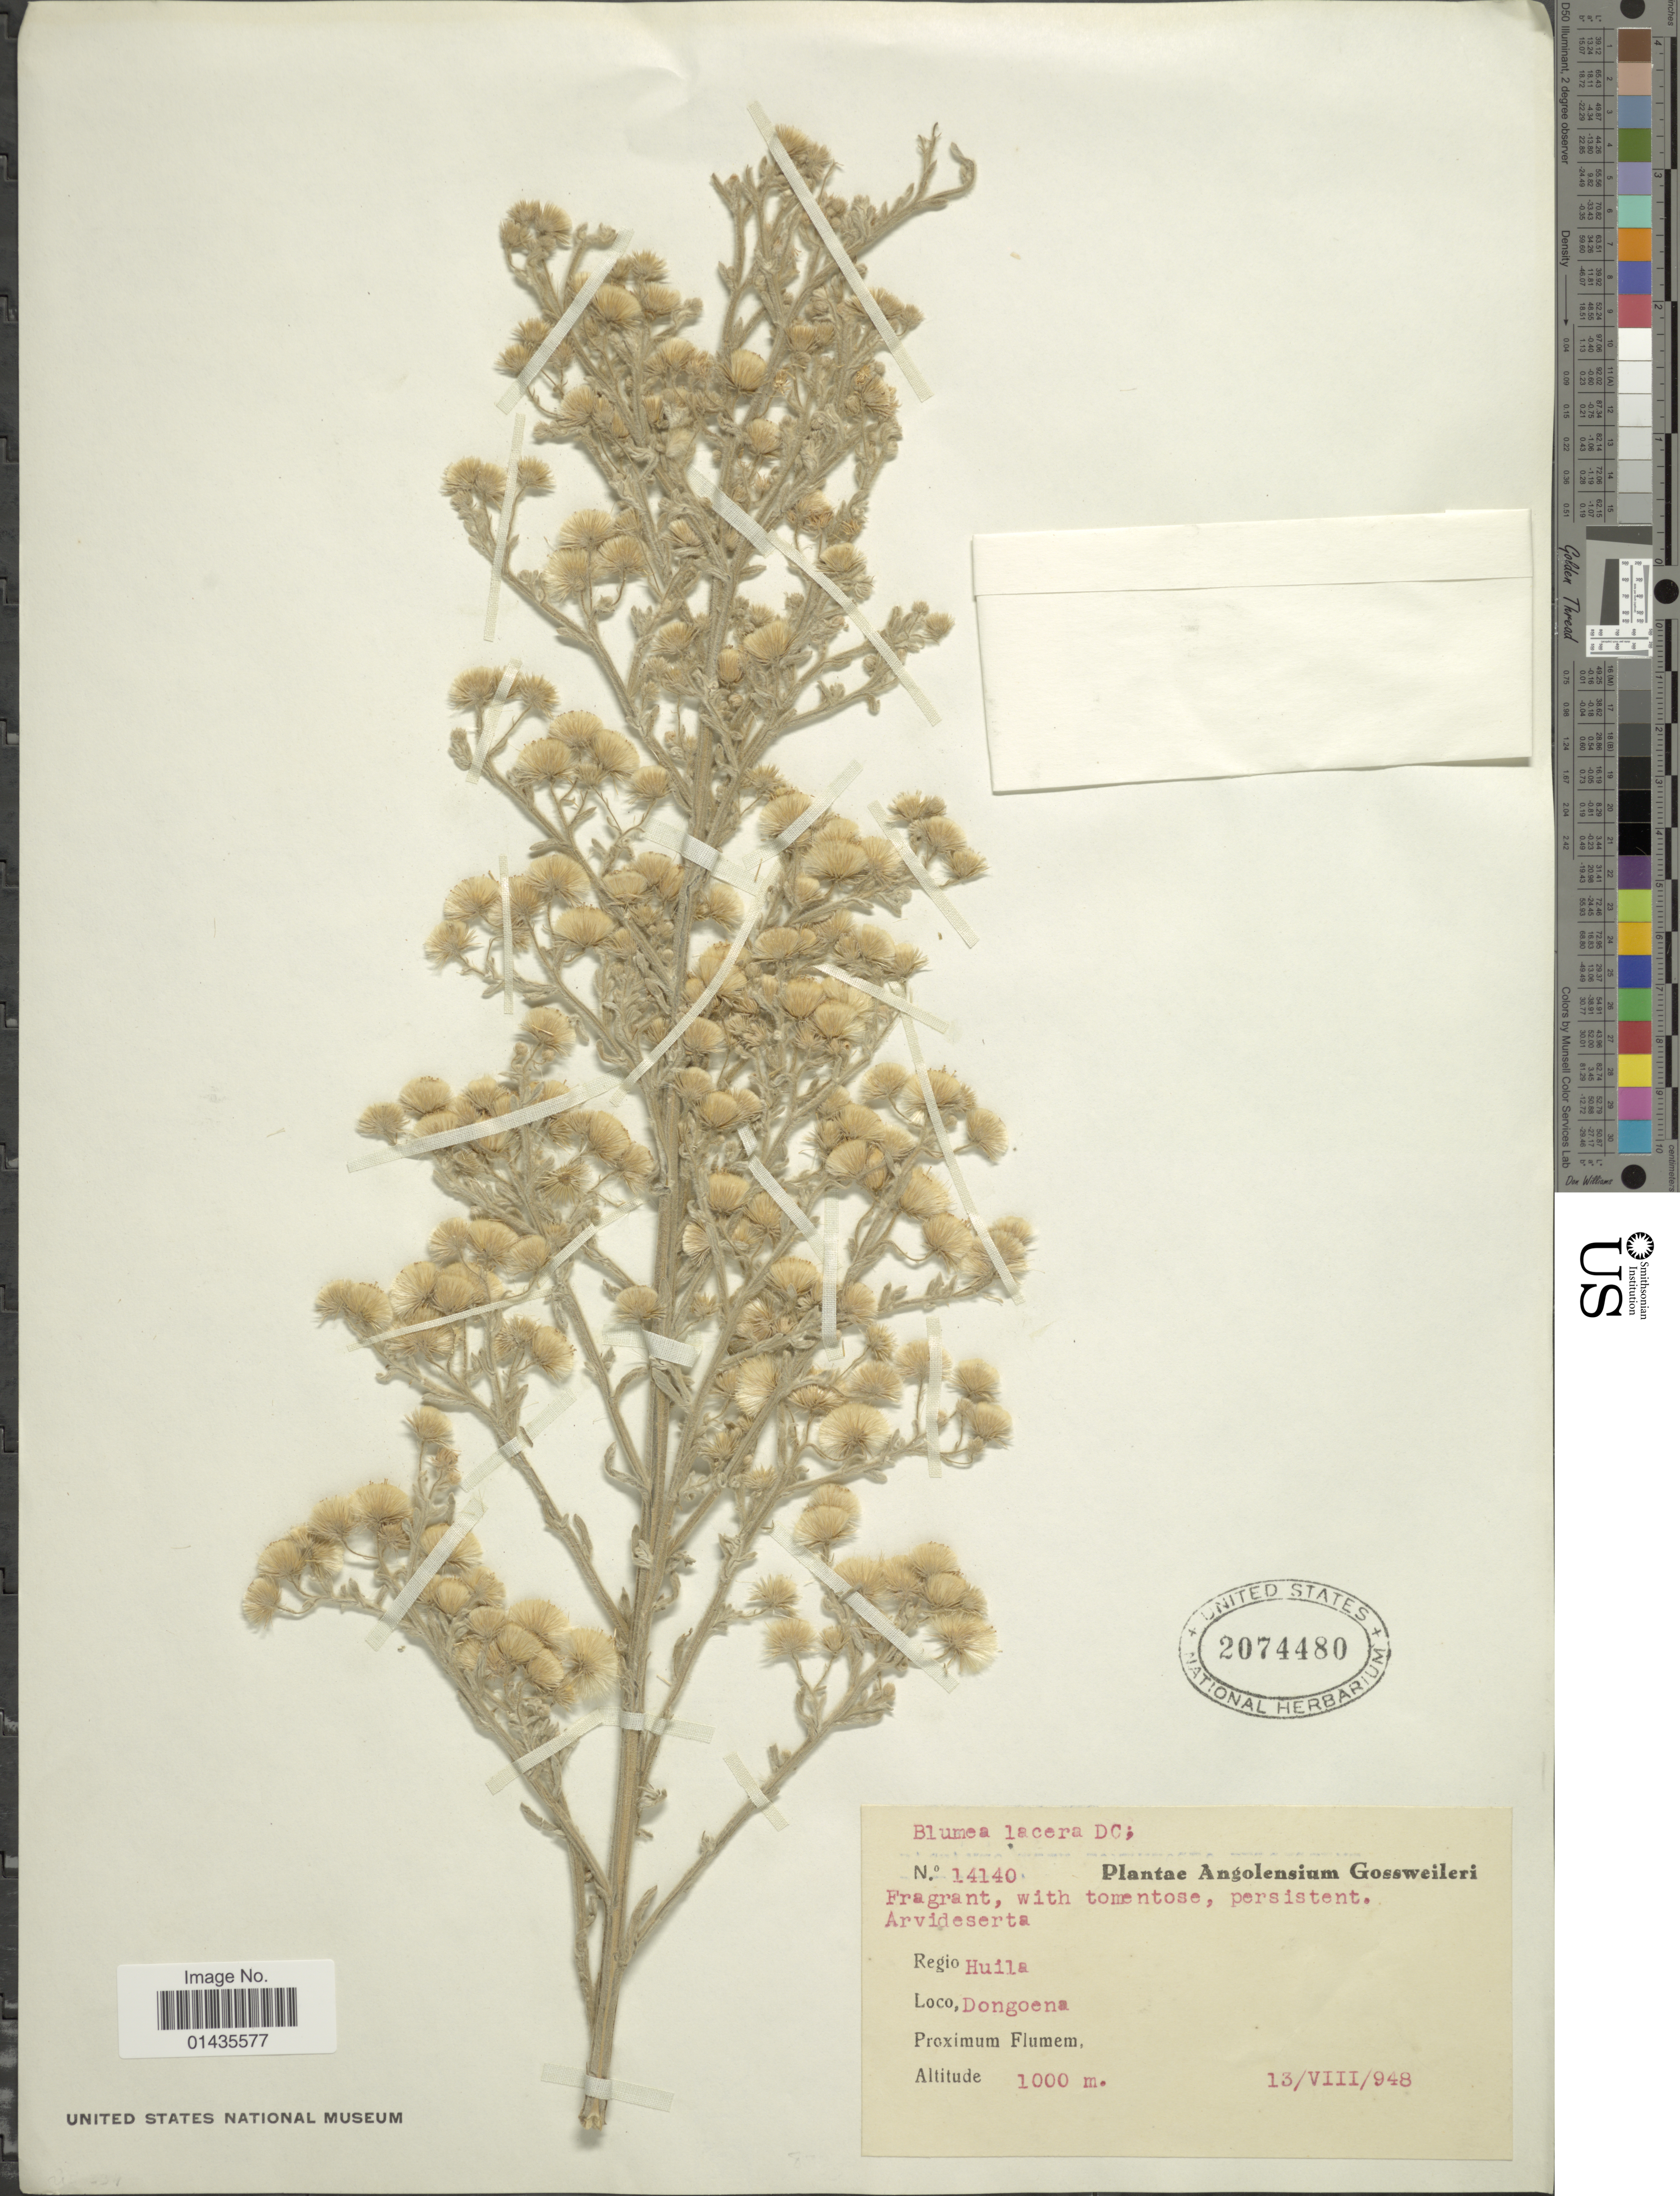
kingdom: Plantae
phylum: Tracheophyta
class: Magnoliopsida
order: Asterales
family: Asteraceae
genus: Blumea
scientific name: Blumea lacera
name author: (Roxb.) DC.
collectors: -. Gossweiler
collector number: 14140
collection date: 1948-08-13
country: Angola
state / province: Huila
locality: Dongoena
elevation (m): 1000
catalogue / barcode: US 2074480